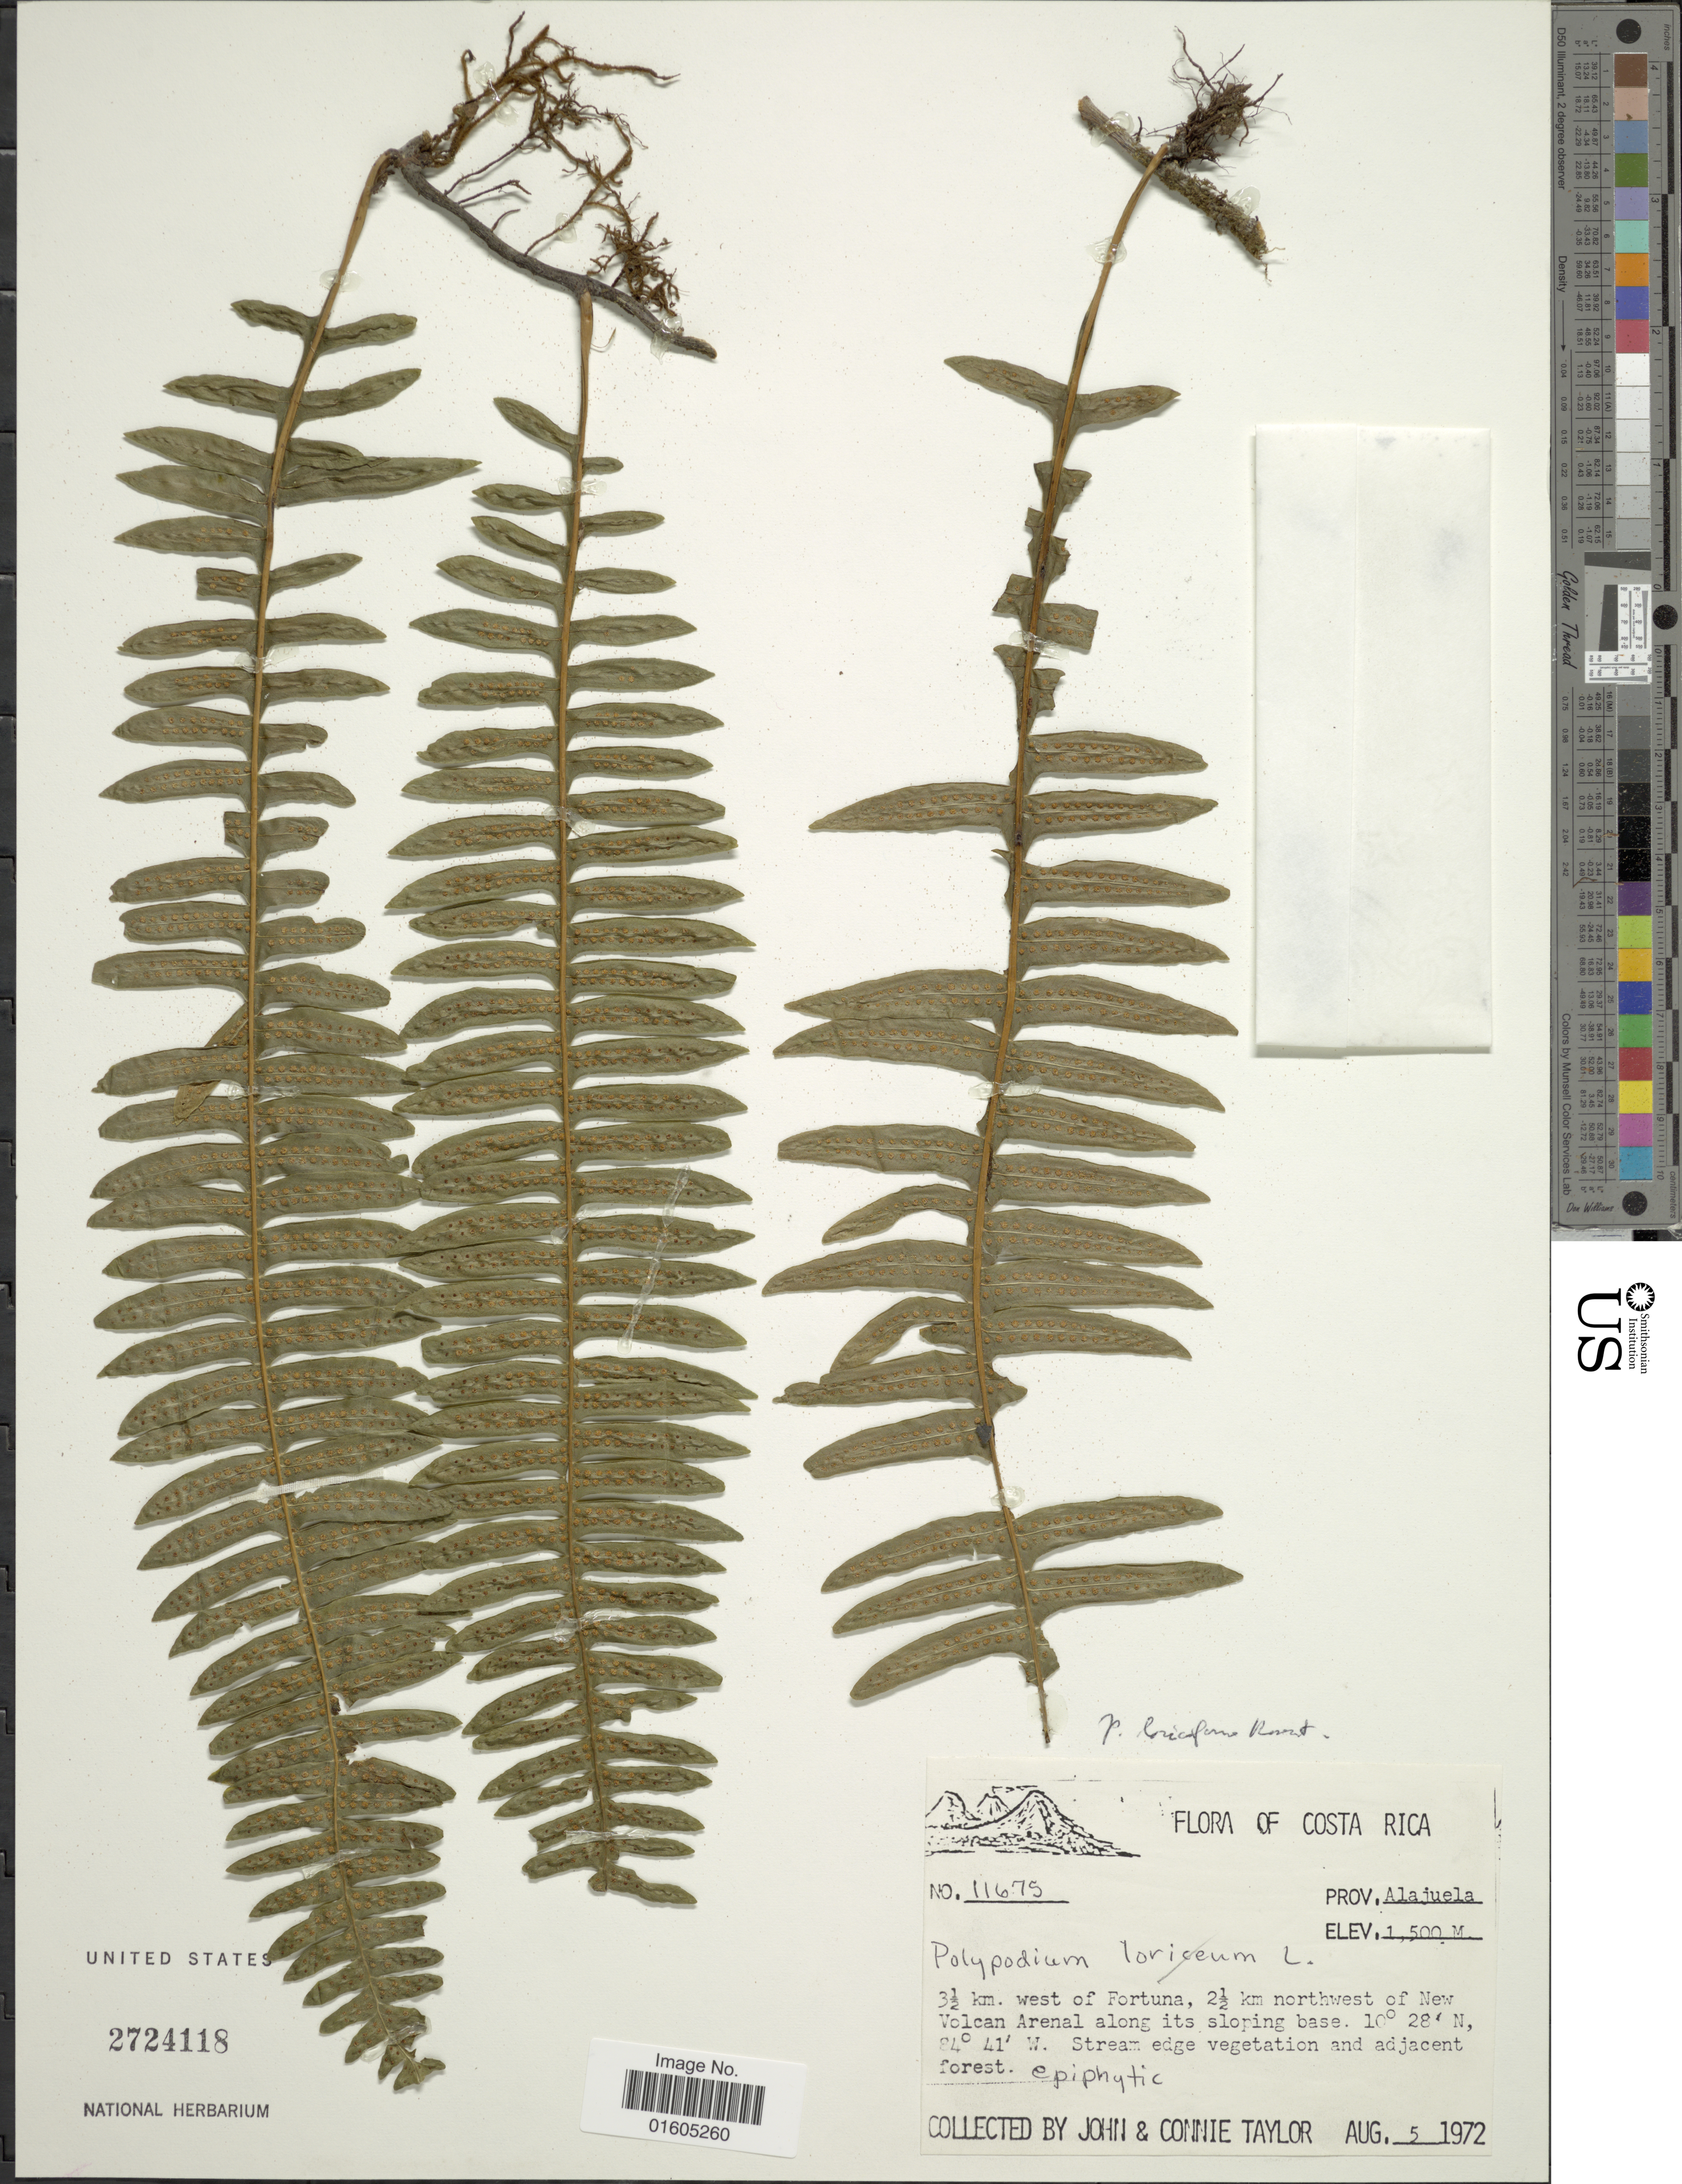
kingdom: Plantae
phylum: Tracheophyta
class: Polypodiopsida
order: Polypodiales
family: Polypodiaceae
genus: Serpocaulon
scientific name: Serpocaulon loriciforme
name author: (Rosenst.) A.R. Sm.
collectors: J. Taylor & C. Taylor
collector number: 11675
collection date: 1972-08-05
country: Costa Rica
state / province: Alajuela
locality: Costa Rica. Prov. Aalajuela, 3.5 km. west of Fortuna, 2.5 km northwest of New Volcan Arenal along its sloping base.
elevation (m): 1500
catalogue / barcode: US 2724118